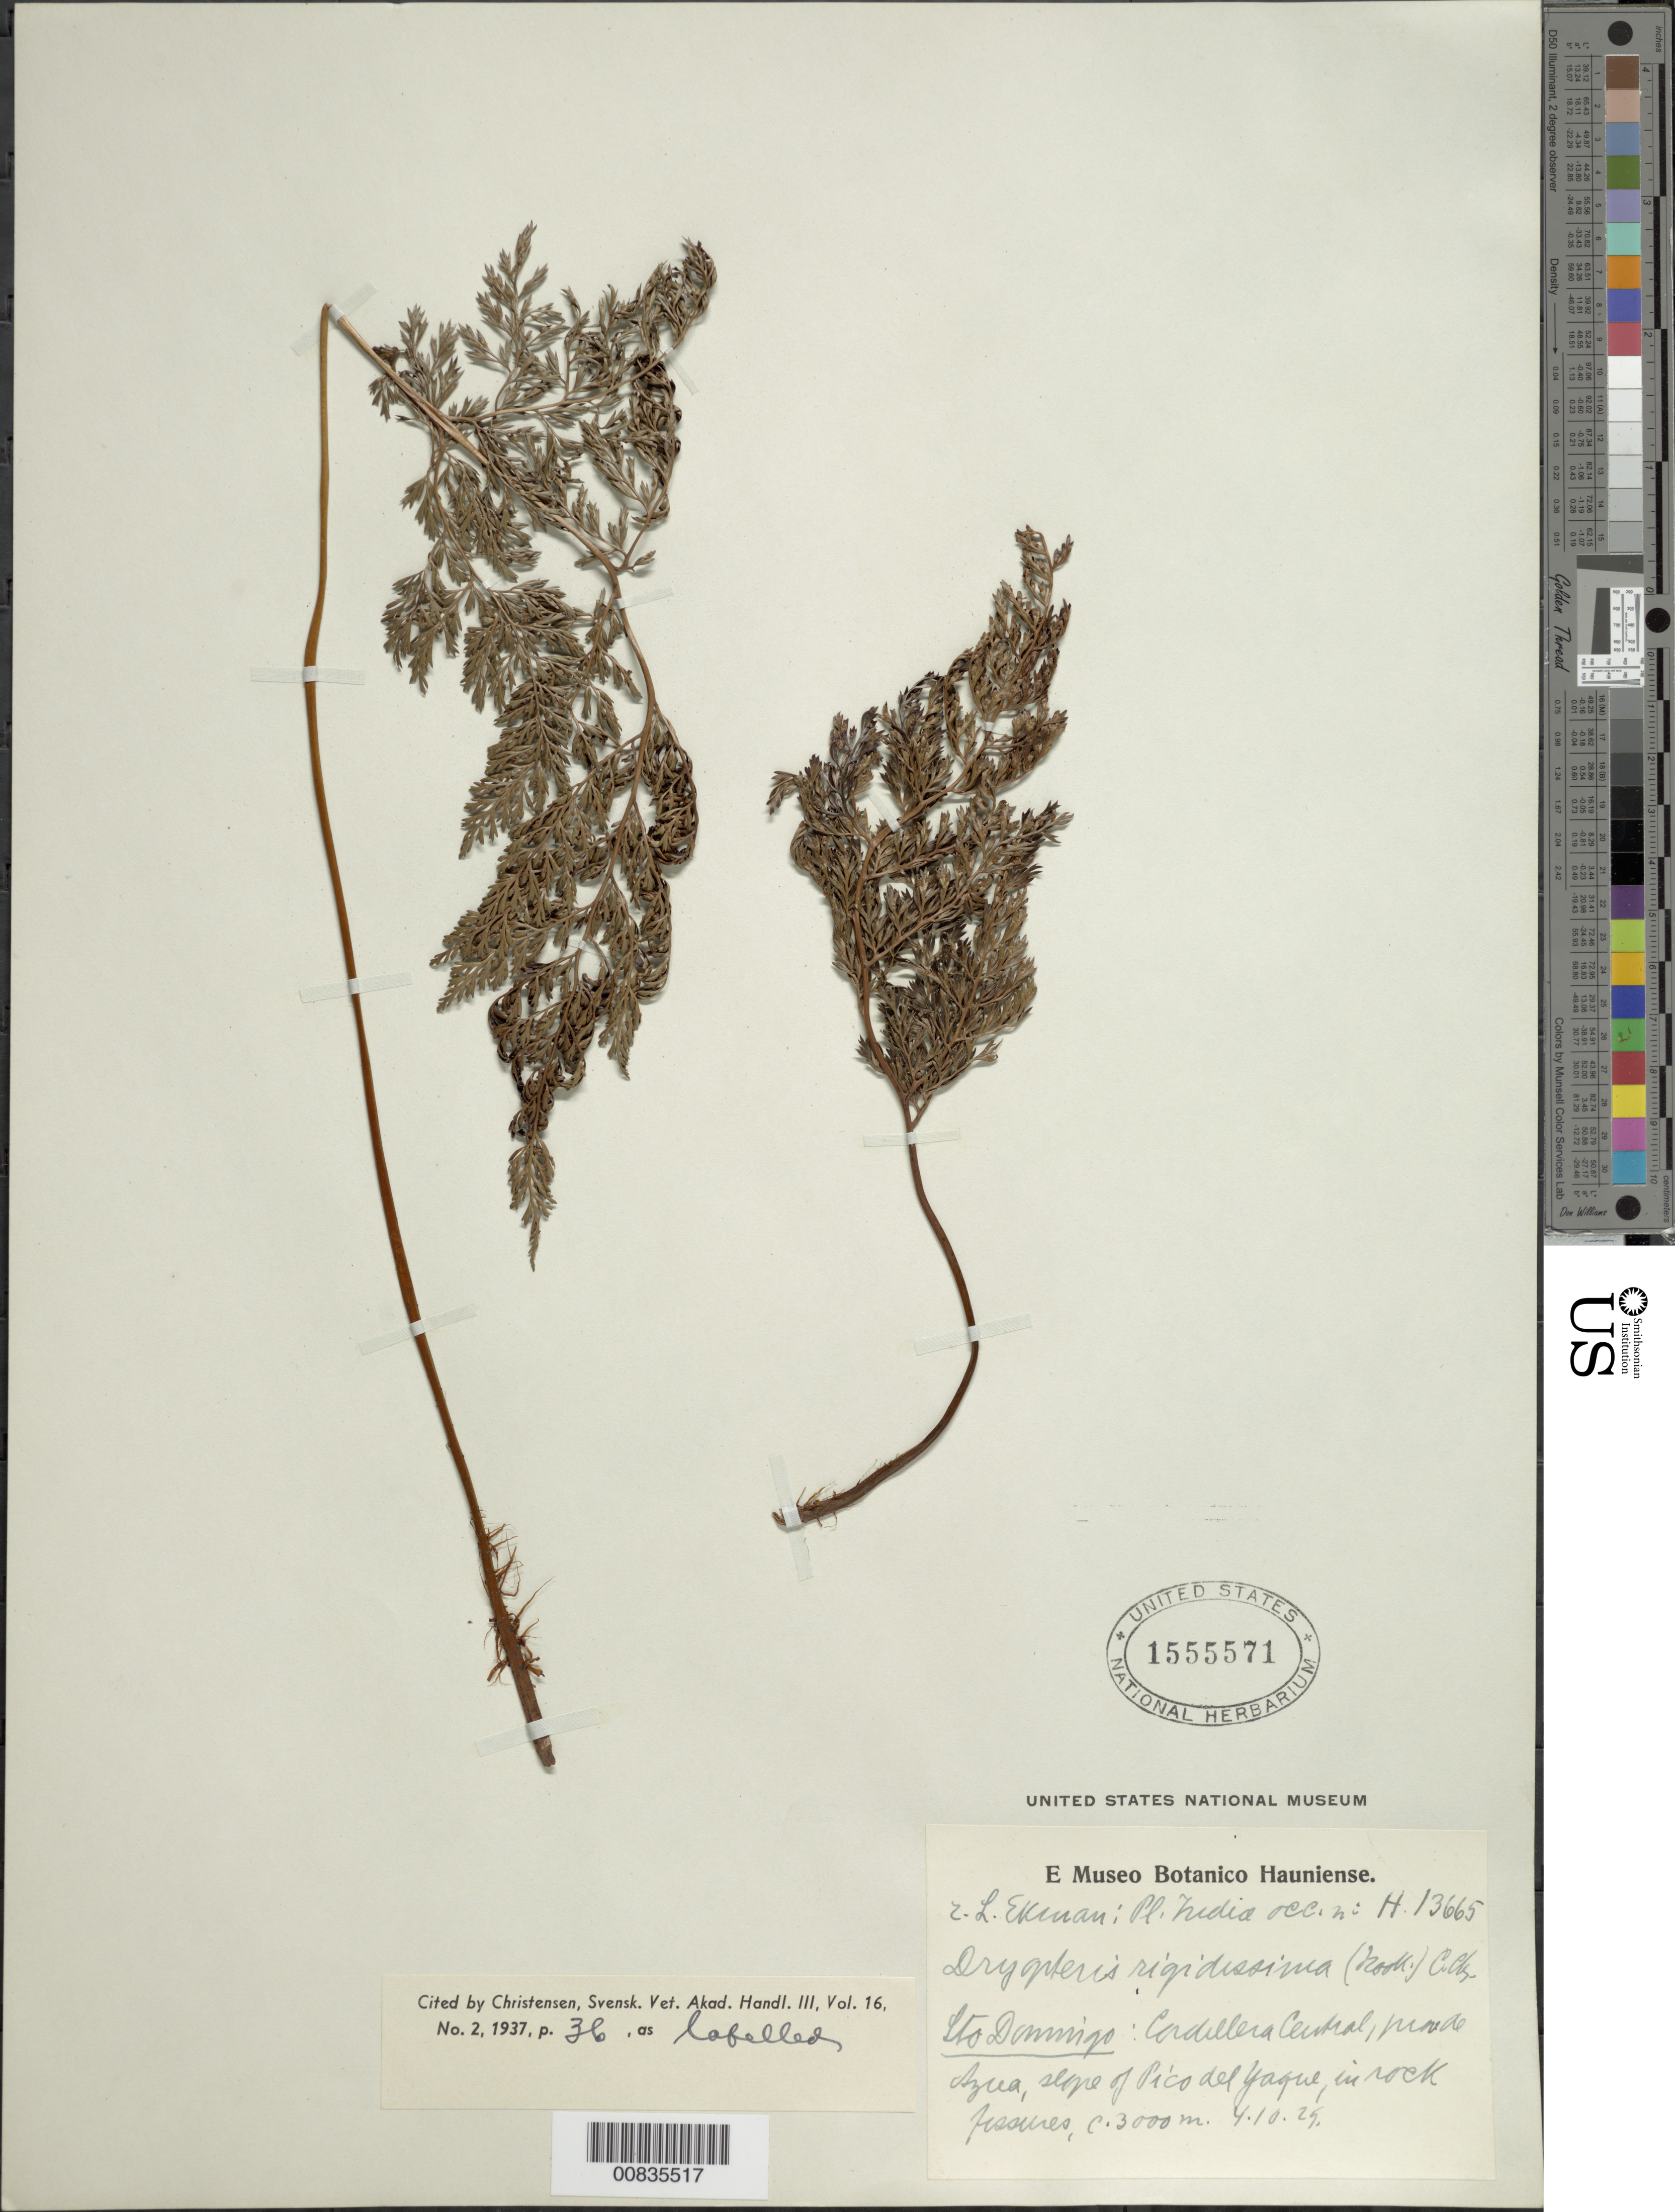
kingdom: Plantae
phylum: Tracheophyta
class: Polypodiopsida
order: Polypodiales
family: Dryopteridaceae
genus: Arachniodes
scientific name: Arachniodes rigidissima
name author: (Hook.) Proctor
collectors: E. L. Ekman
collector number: H 13665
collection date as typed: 04 Oct 1929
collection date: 1929-10-04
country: Dominican Republic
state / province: Azua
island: Hispaniola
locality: Cordillera Central, N slope of Pico del Yaque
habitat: Rock fissures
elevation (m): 3000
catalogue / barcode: US 1555571